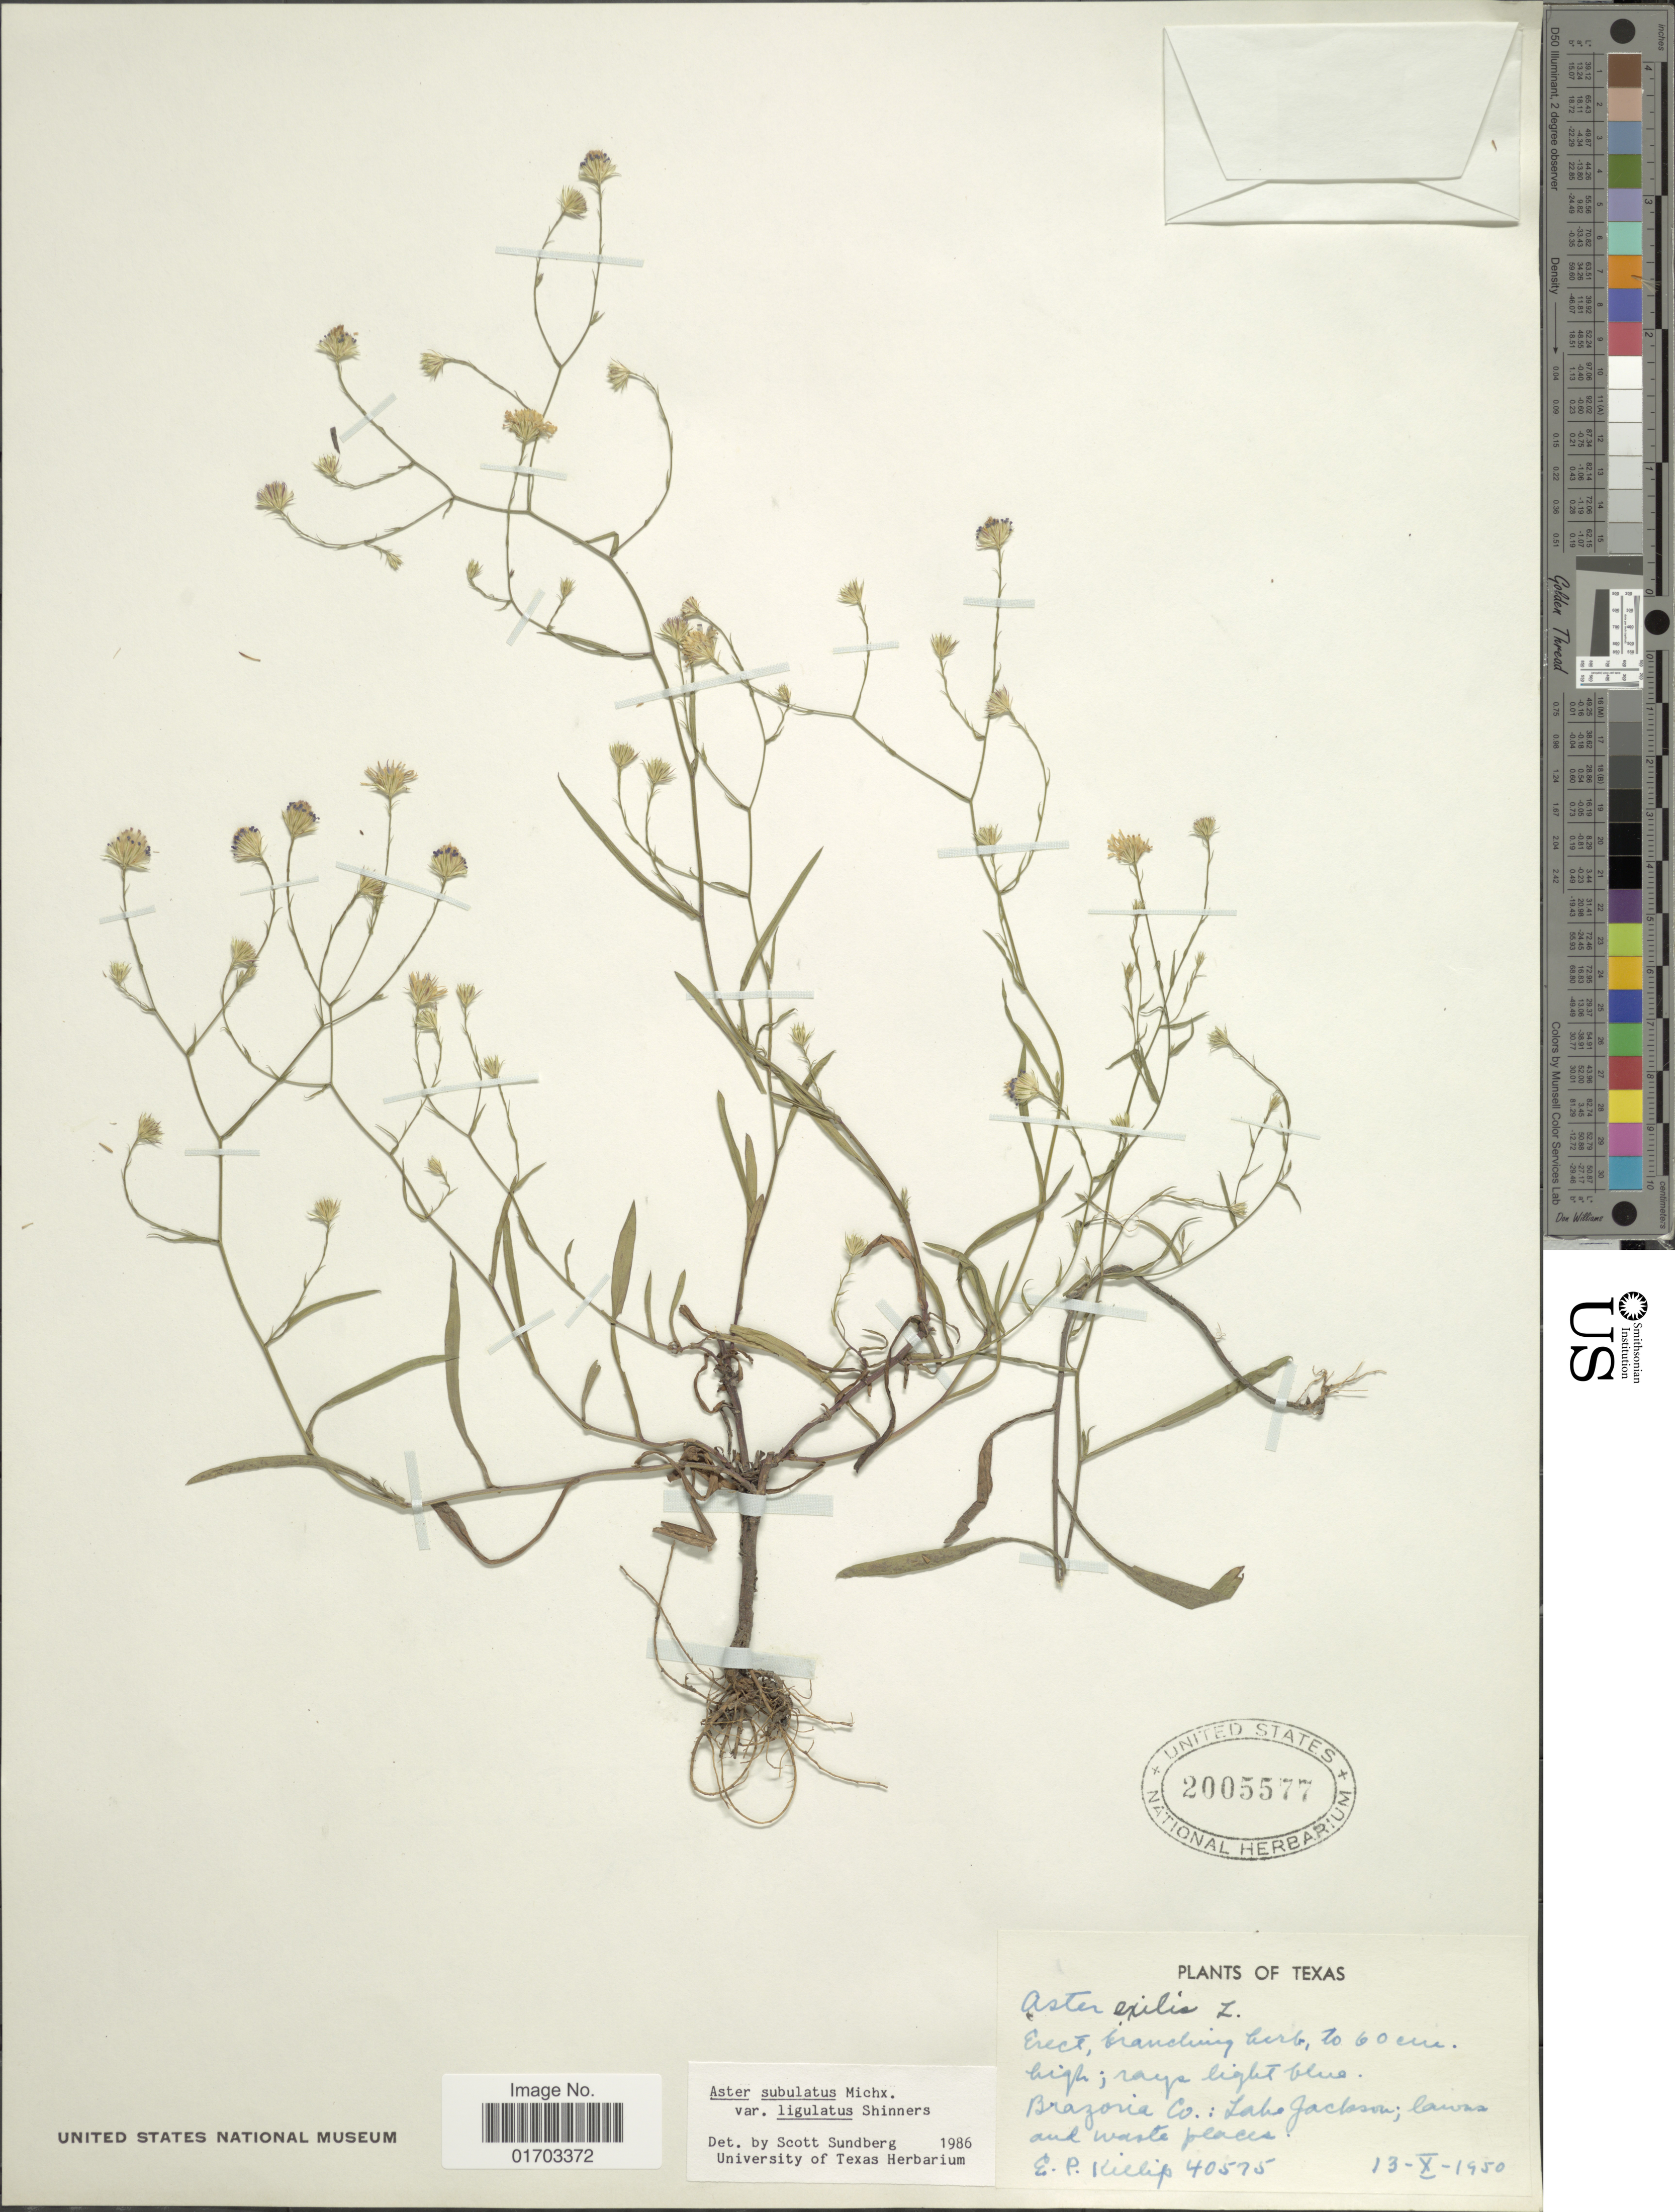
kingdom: Plantae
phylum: Tracheophyta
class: Magnoliopsida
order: Asterales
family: Asteraceae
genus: Symphyotrichum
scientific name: Symphyotrichum subulatum var. ligulatum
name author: (Shinners) S.D. Sundb.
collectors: E. P. Killip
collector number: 40575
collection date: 1950-10-13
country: United States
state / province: Texas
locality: Brazoria Co.: Lake Jackson; lawas and waste places.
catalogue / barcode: US 2005577